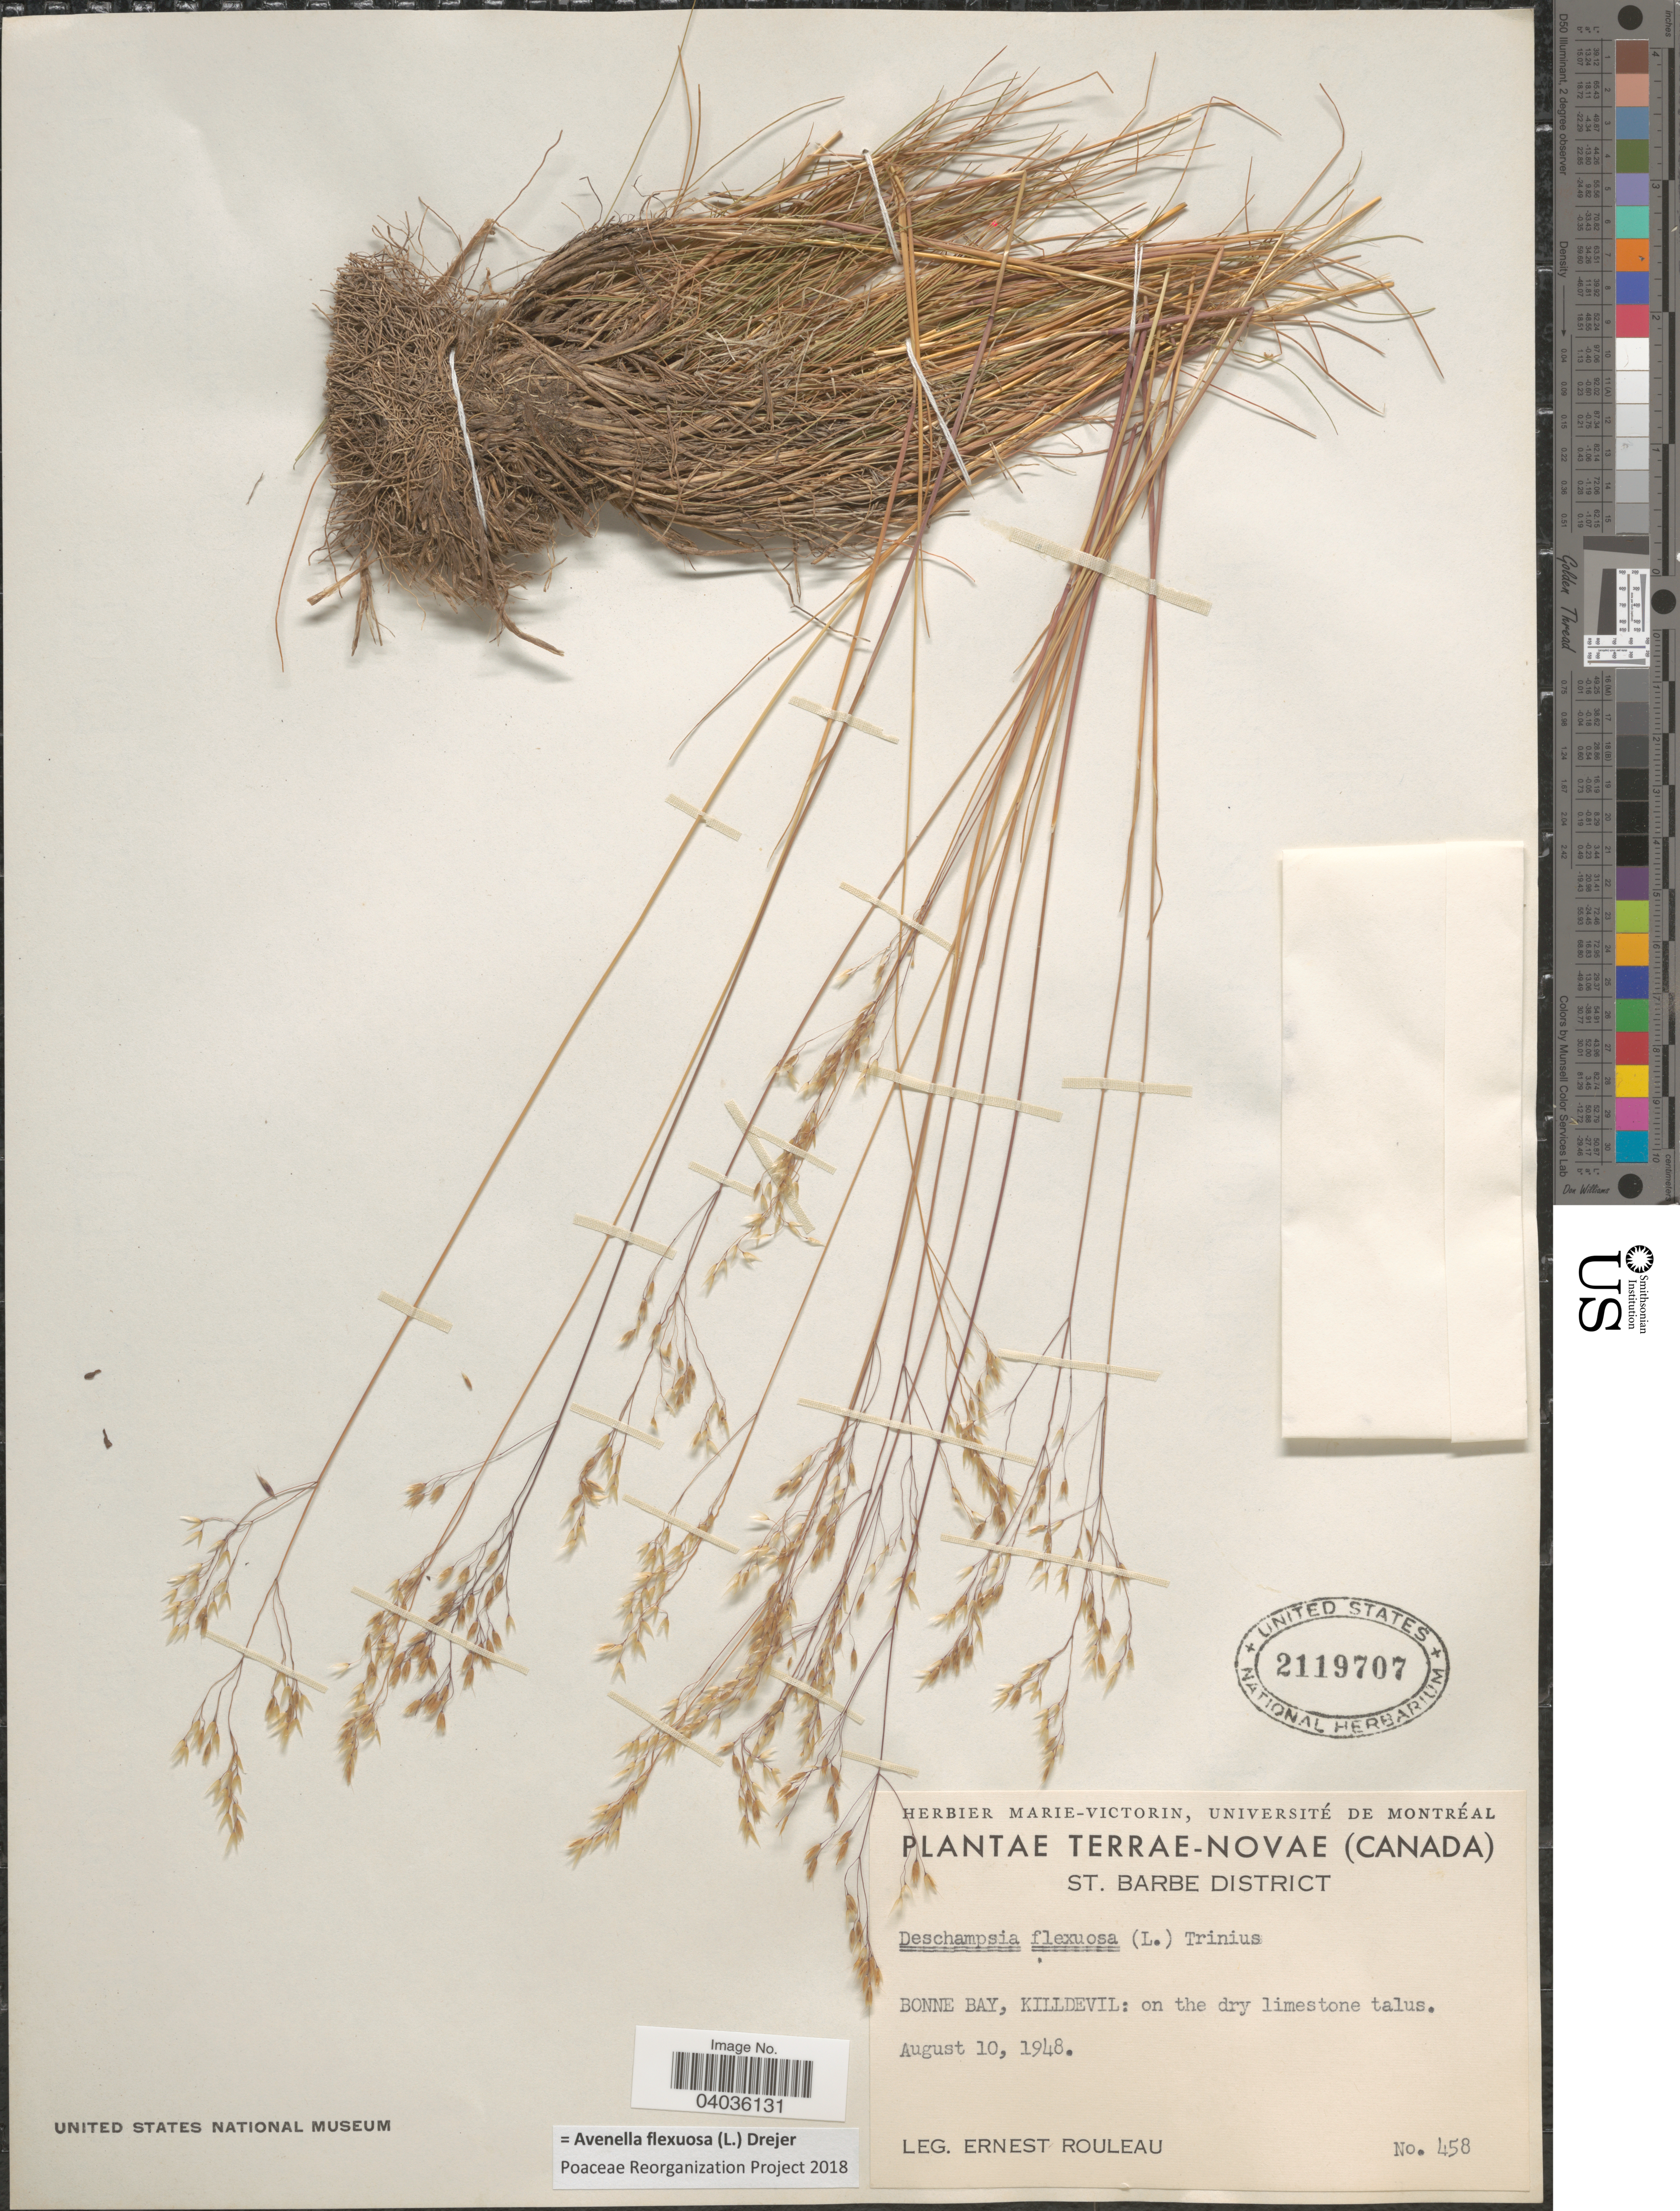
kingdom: Plantae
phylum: Tracheophyta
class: Liliopsida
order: Poales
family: Poaceae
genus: Avenella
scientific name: Avenella flexuosa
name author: (L.) Drejer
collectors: J. Rouleau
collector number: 458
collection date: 1948-08-10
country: Canada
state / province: Newfoundland and Labrador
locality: Terrae-Novae. St. Barbe District. Bonne Bay, Killdevil: on the dry limestone talus.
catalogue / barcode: US 2119707